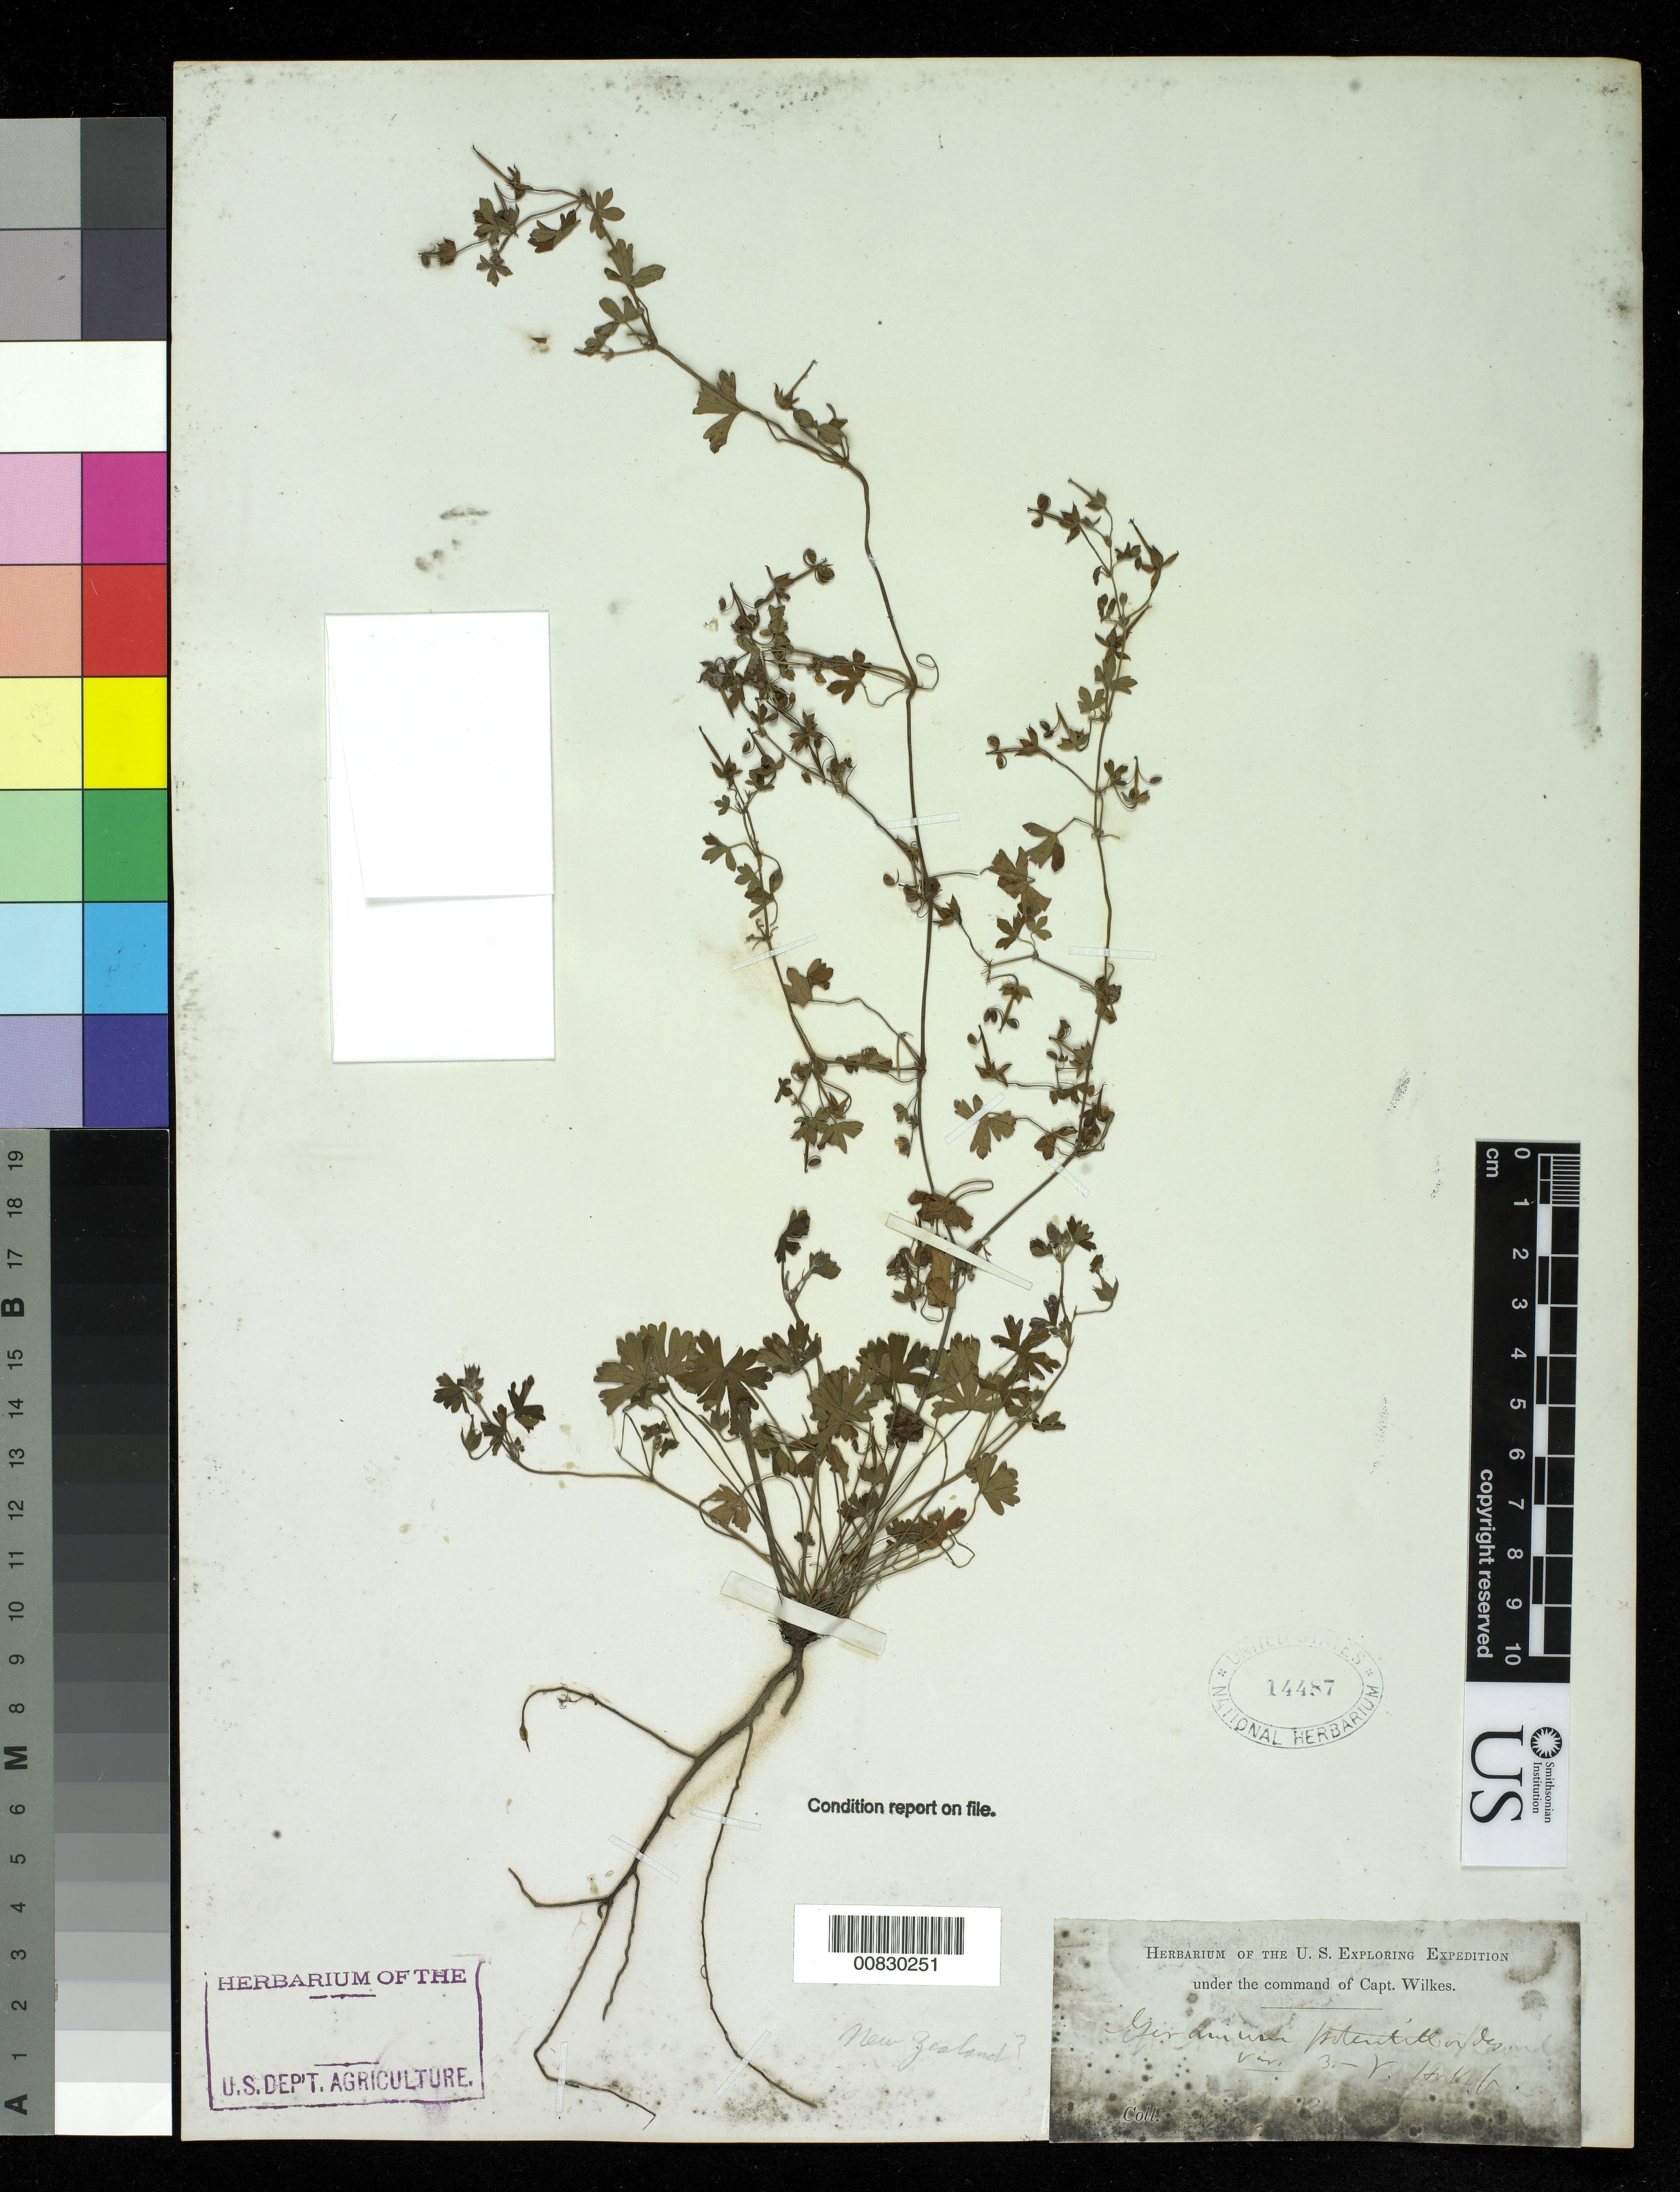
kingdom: Plantae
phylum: Tracheophyta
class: Magnoliopsida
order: Geraniales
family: Geraniaceae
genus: Geranium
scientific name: Geranium microphyllum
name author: Hook. f.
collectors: Wilkes Explor. Exped.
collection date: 1838/1842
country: New Zealand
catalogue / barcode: US 14487